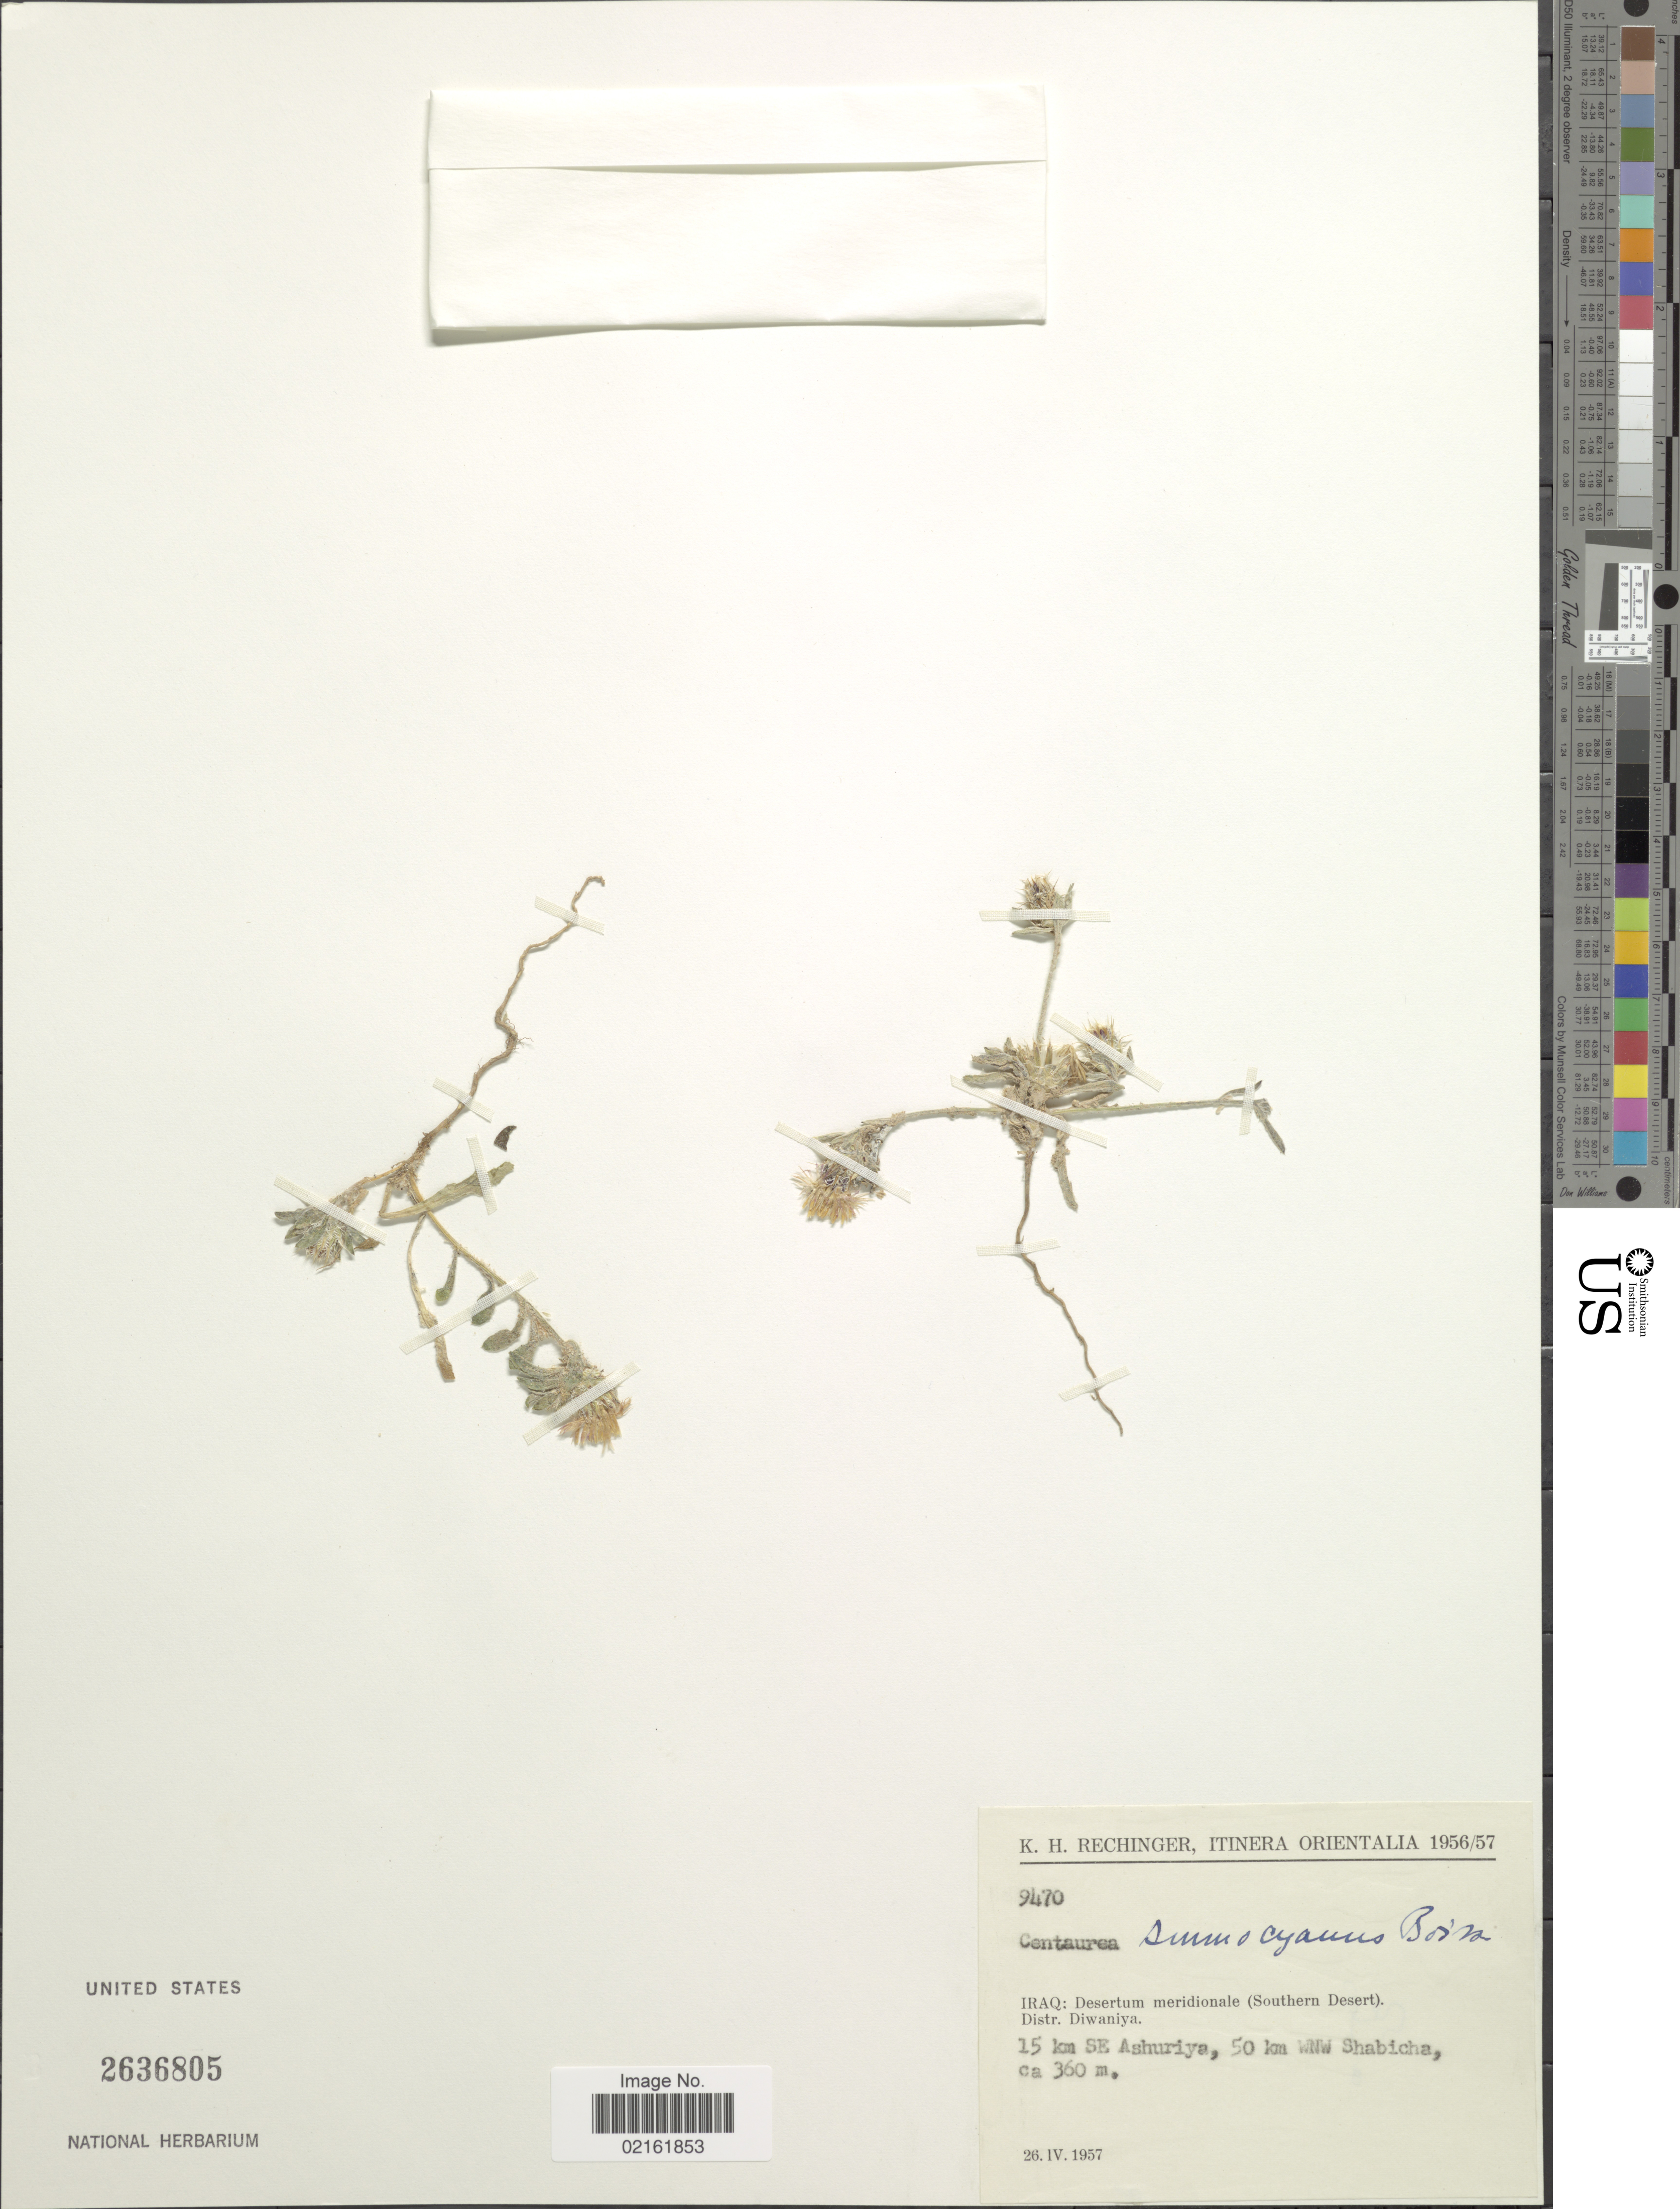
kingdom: Plantae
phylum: Tracheophyta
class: Magnoliopsida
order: Asterales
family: Asteraceae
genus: Centaurea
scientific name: Centaurea ammocyanus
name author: Boiss.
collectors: K. H. Rechinger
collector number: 9470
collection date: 1957-04-26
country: Iraq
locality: Desertum meridionale (Sourthern Desert), Distr. Diwaniya, 15 km SE Ashuriya, 50 km WNW Shabicha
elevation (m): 360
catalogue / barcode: US 2636805